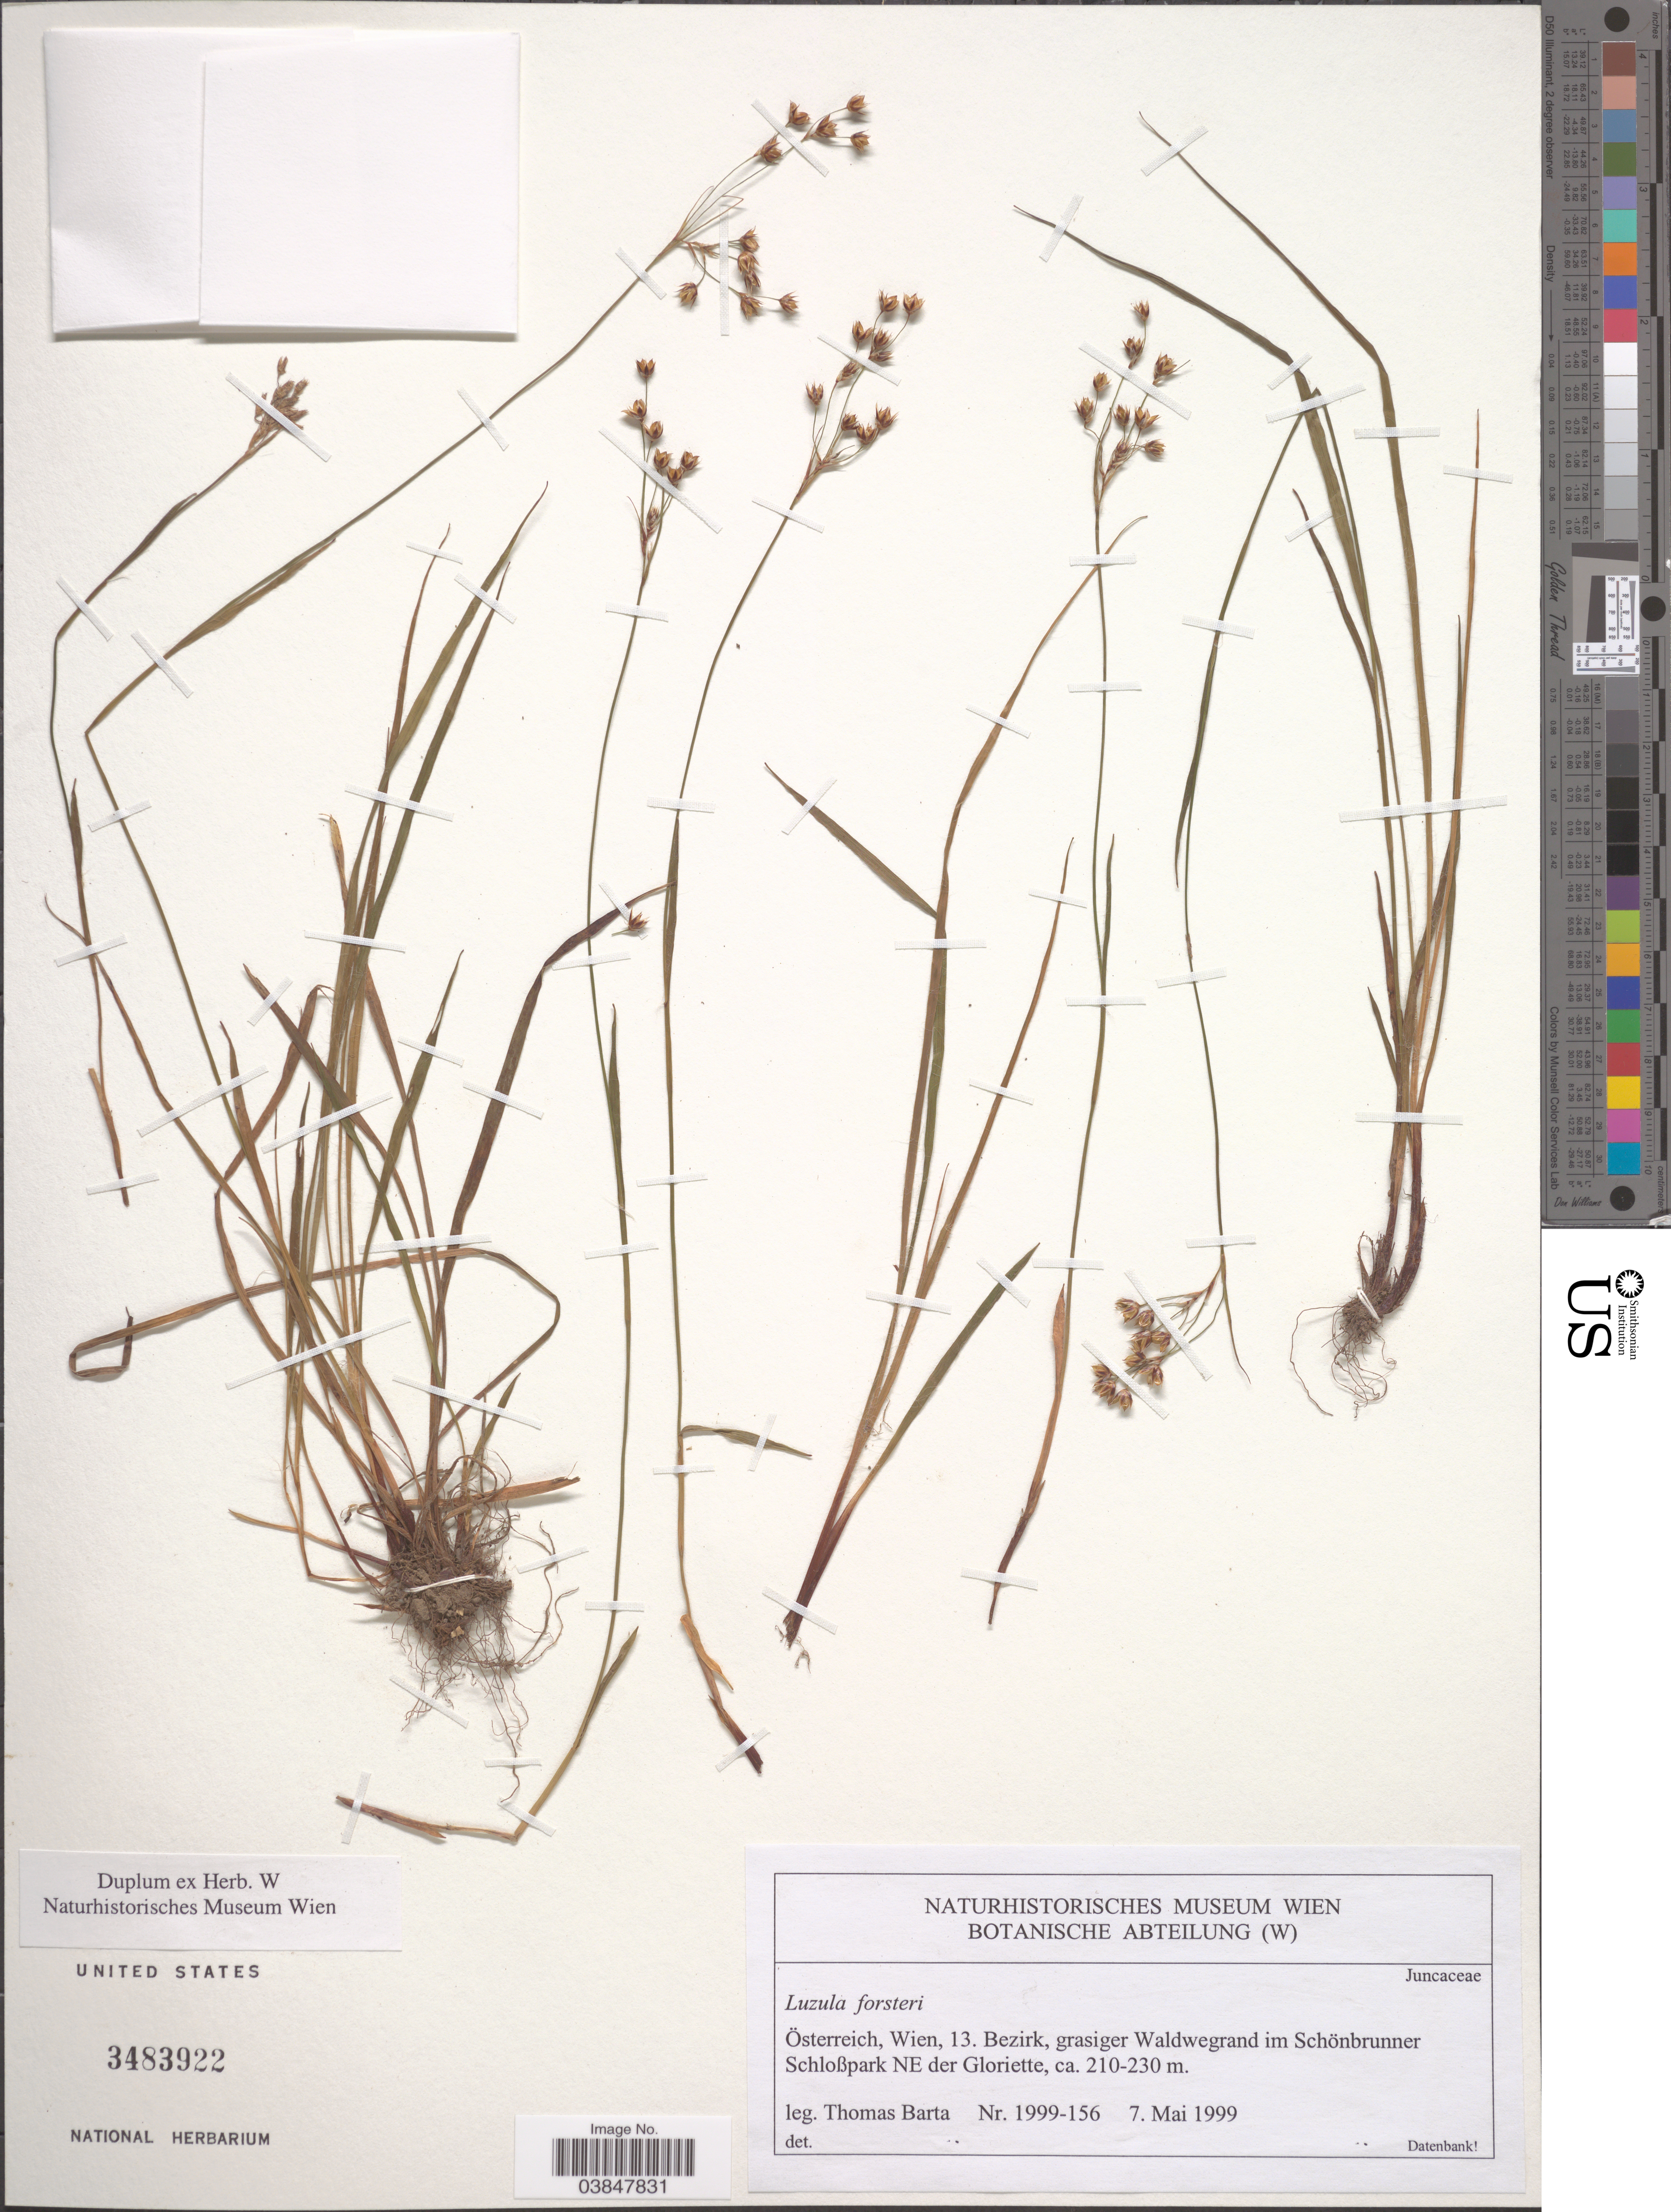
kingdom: Plantae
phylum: Tracheophyta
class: Liliopsida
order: Poales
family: Juncaceae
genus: Luzula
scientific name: Luzula forsteri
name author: (Sm.) DC.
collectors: T. Barta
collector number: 1999-156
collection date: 1999-05-07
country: Austria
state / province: Wien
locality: Österreich, Wien, 13. Bezirk, grasiger Waldwegrand im Schönbrunner Schloßpark NE der Gloriette.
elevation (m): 210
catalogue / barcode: US 3483922